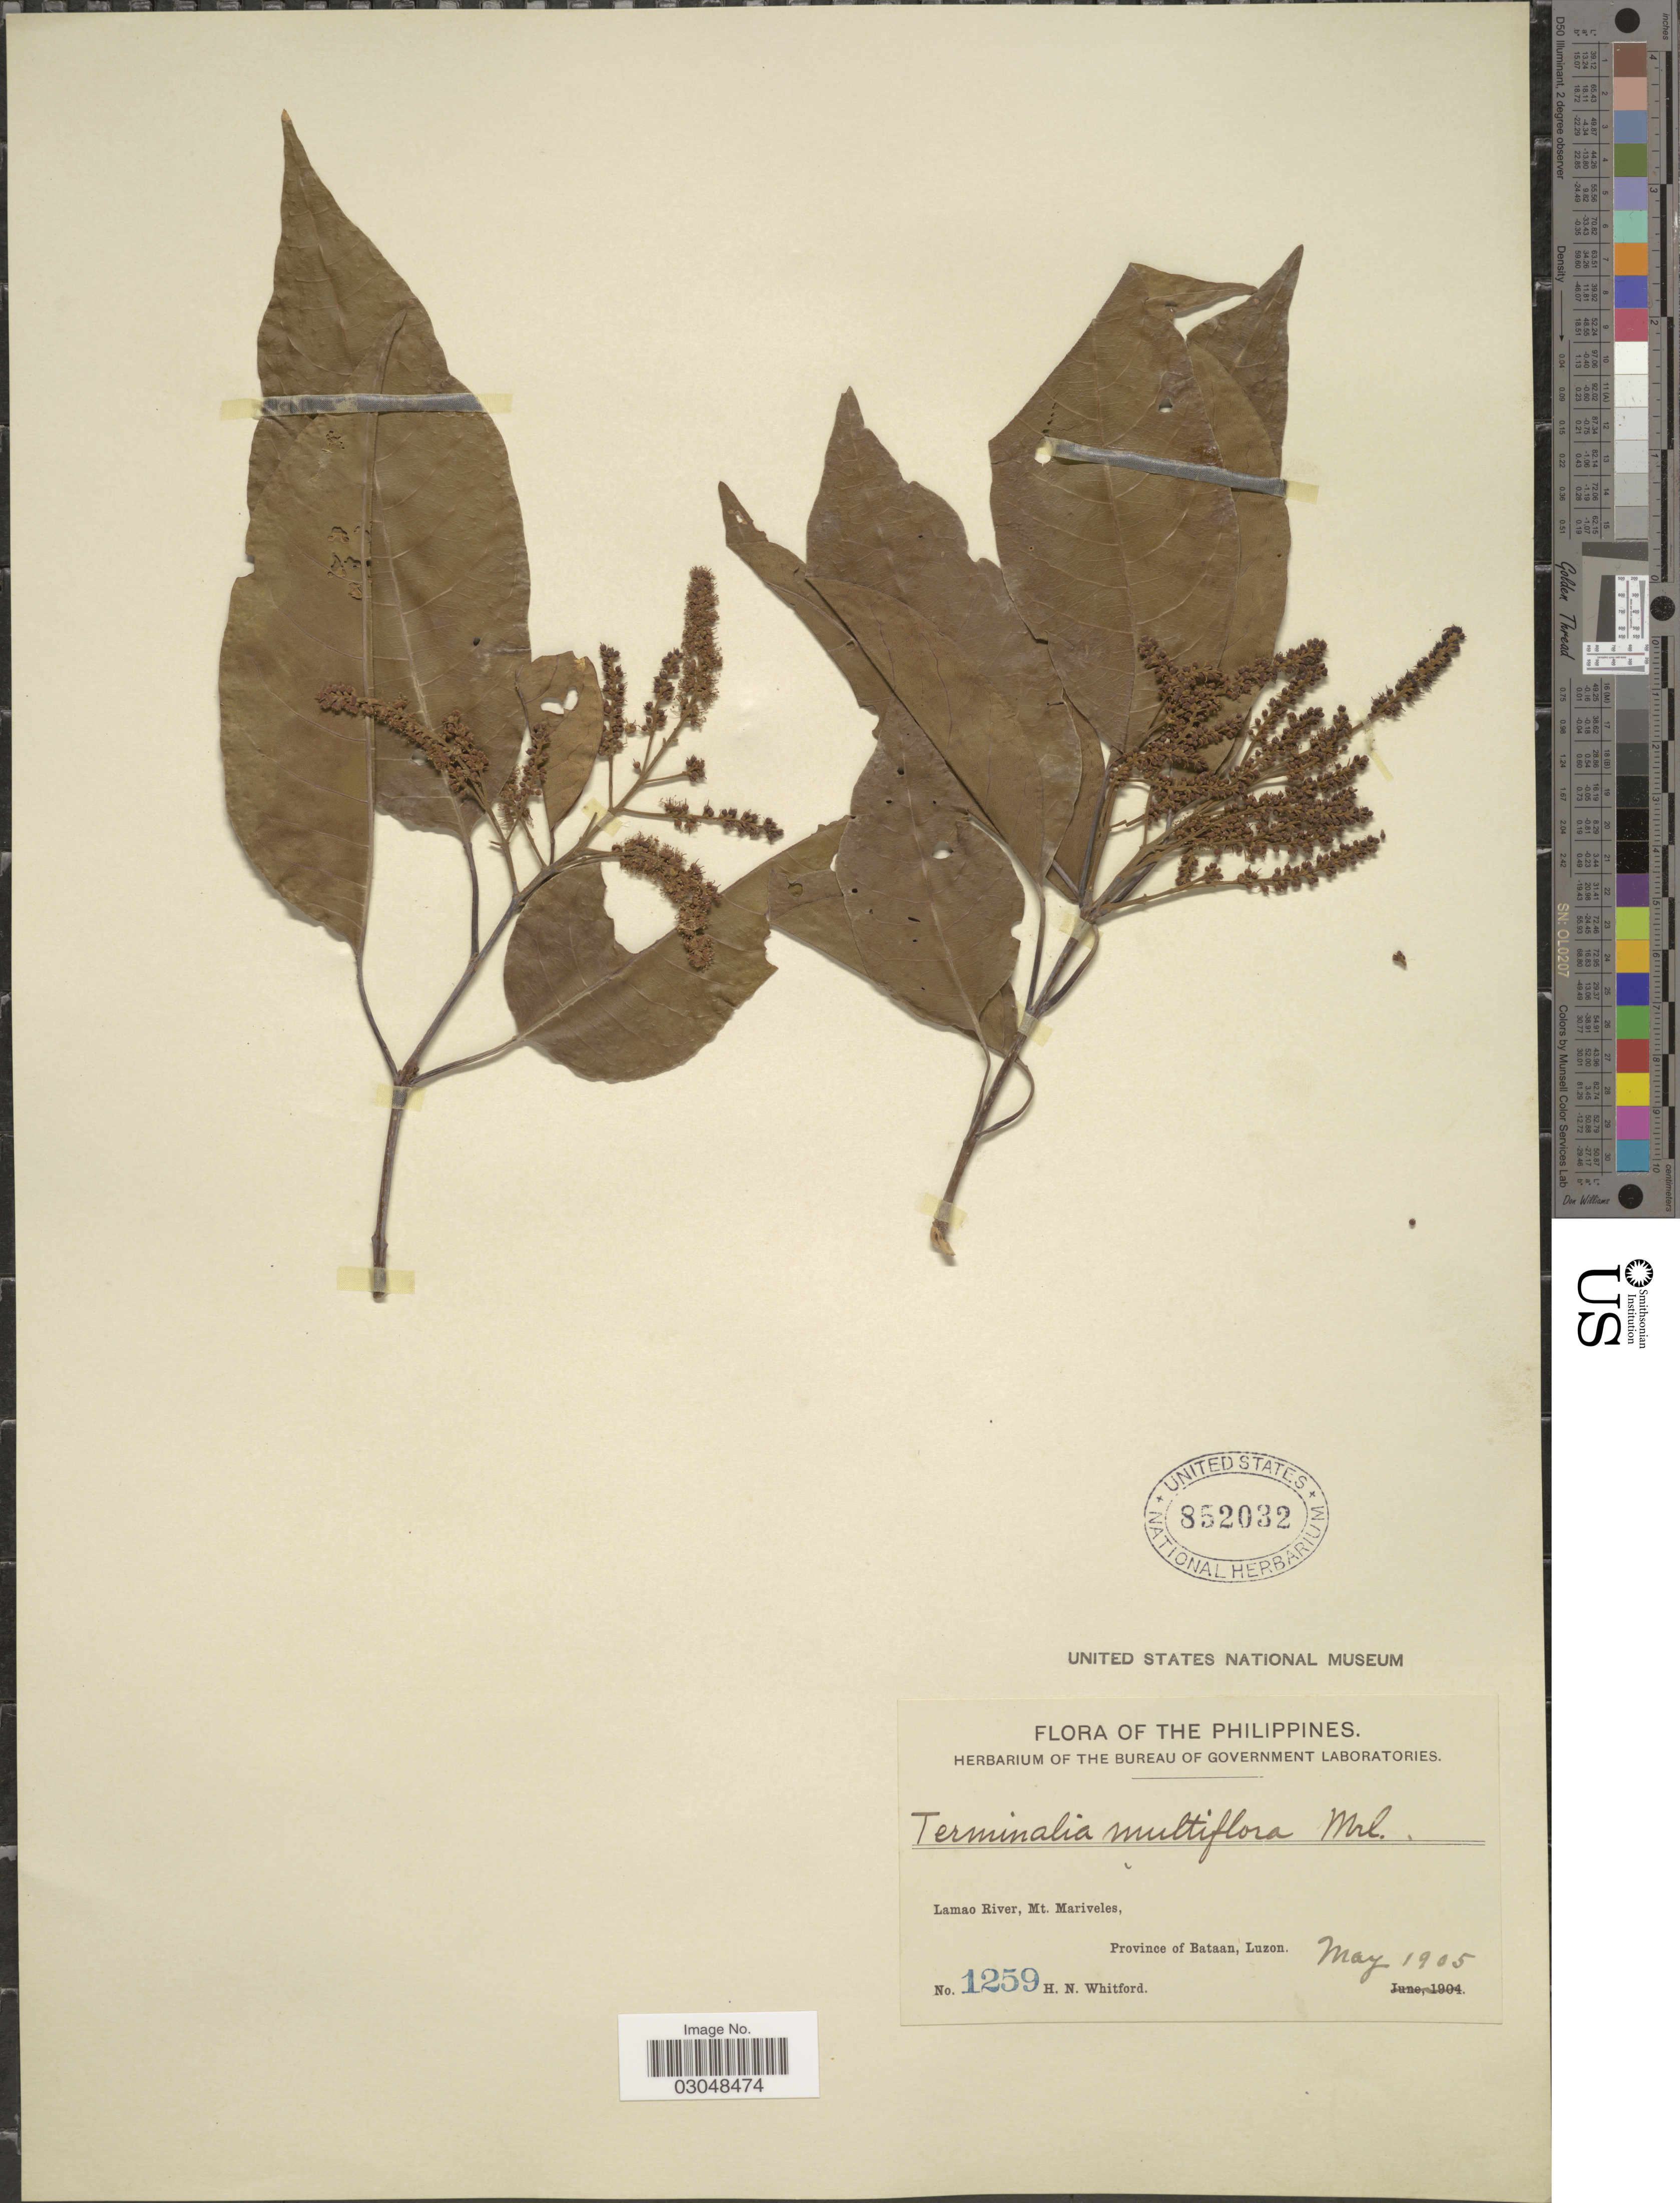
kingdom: Plantae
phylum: Tracheophyta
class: Magnoliopsida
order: Myrtales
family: Combretaceae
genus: Terminalia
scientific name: Terminalia citrina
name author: (Gaertn.) Roxb. ex Flem.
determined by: (US) Smithsonian Institution - National Museum of Natural History - Department of Botany (UNITED STATES)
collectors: H. N. Whitford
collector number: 1259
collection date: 1905-05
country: Philippines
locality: Lamao River, Mt. Mariveles, Province of Bataan, Luzon.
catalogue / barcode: US 852032